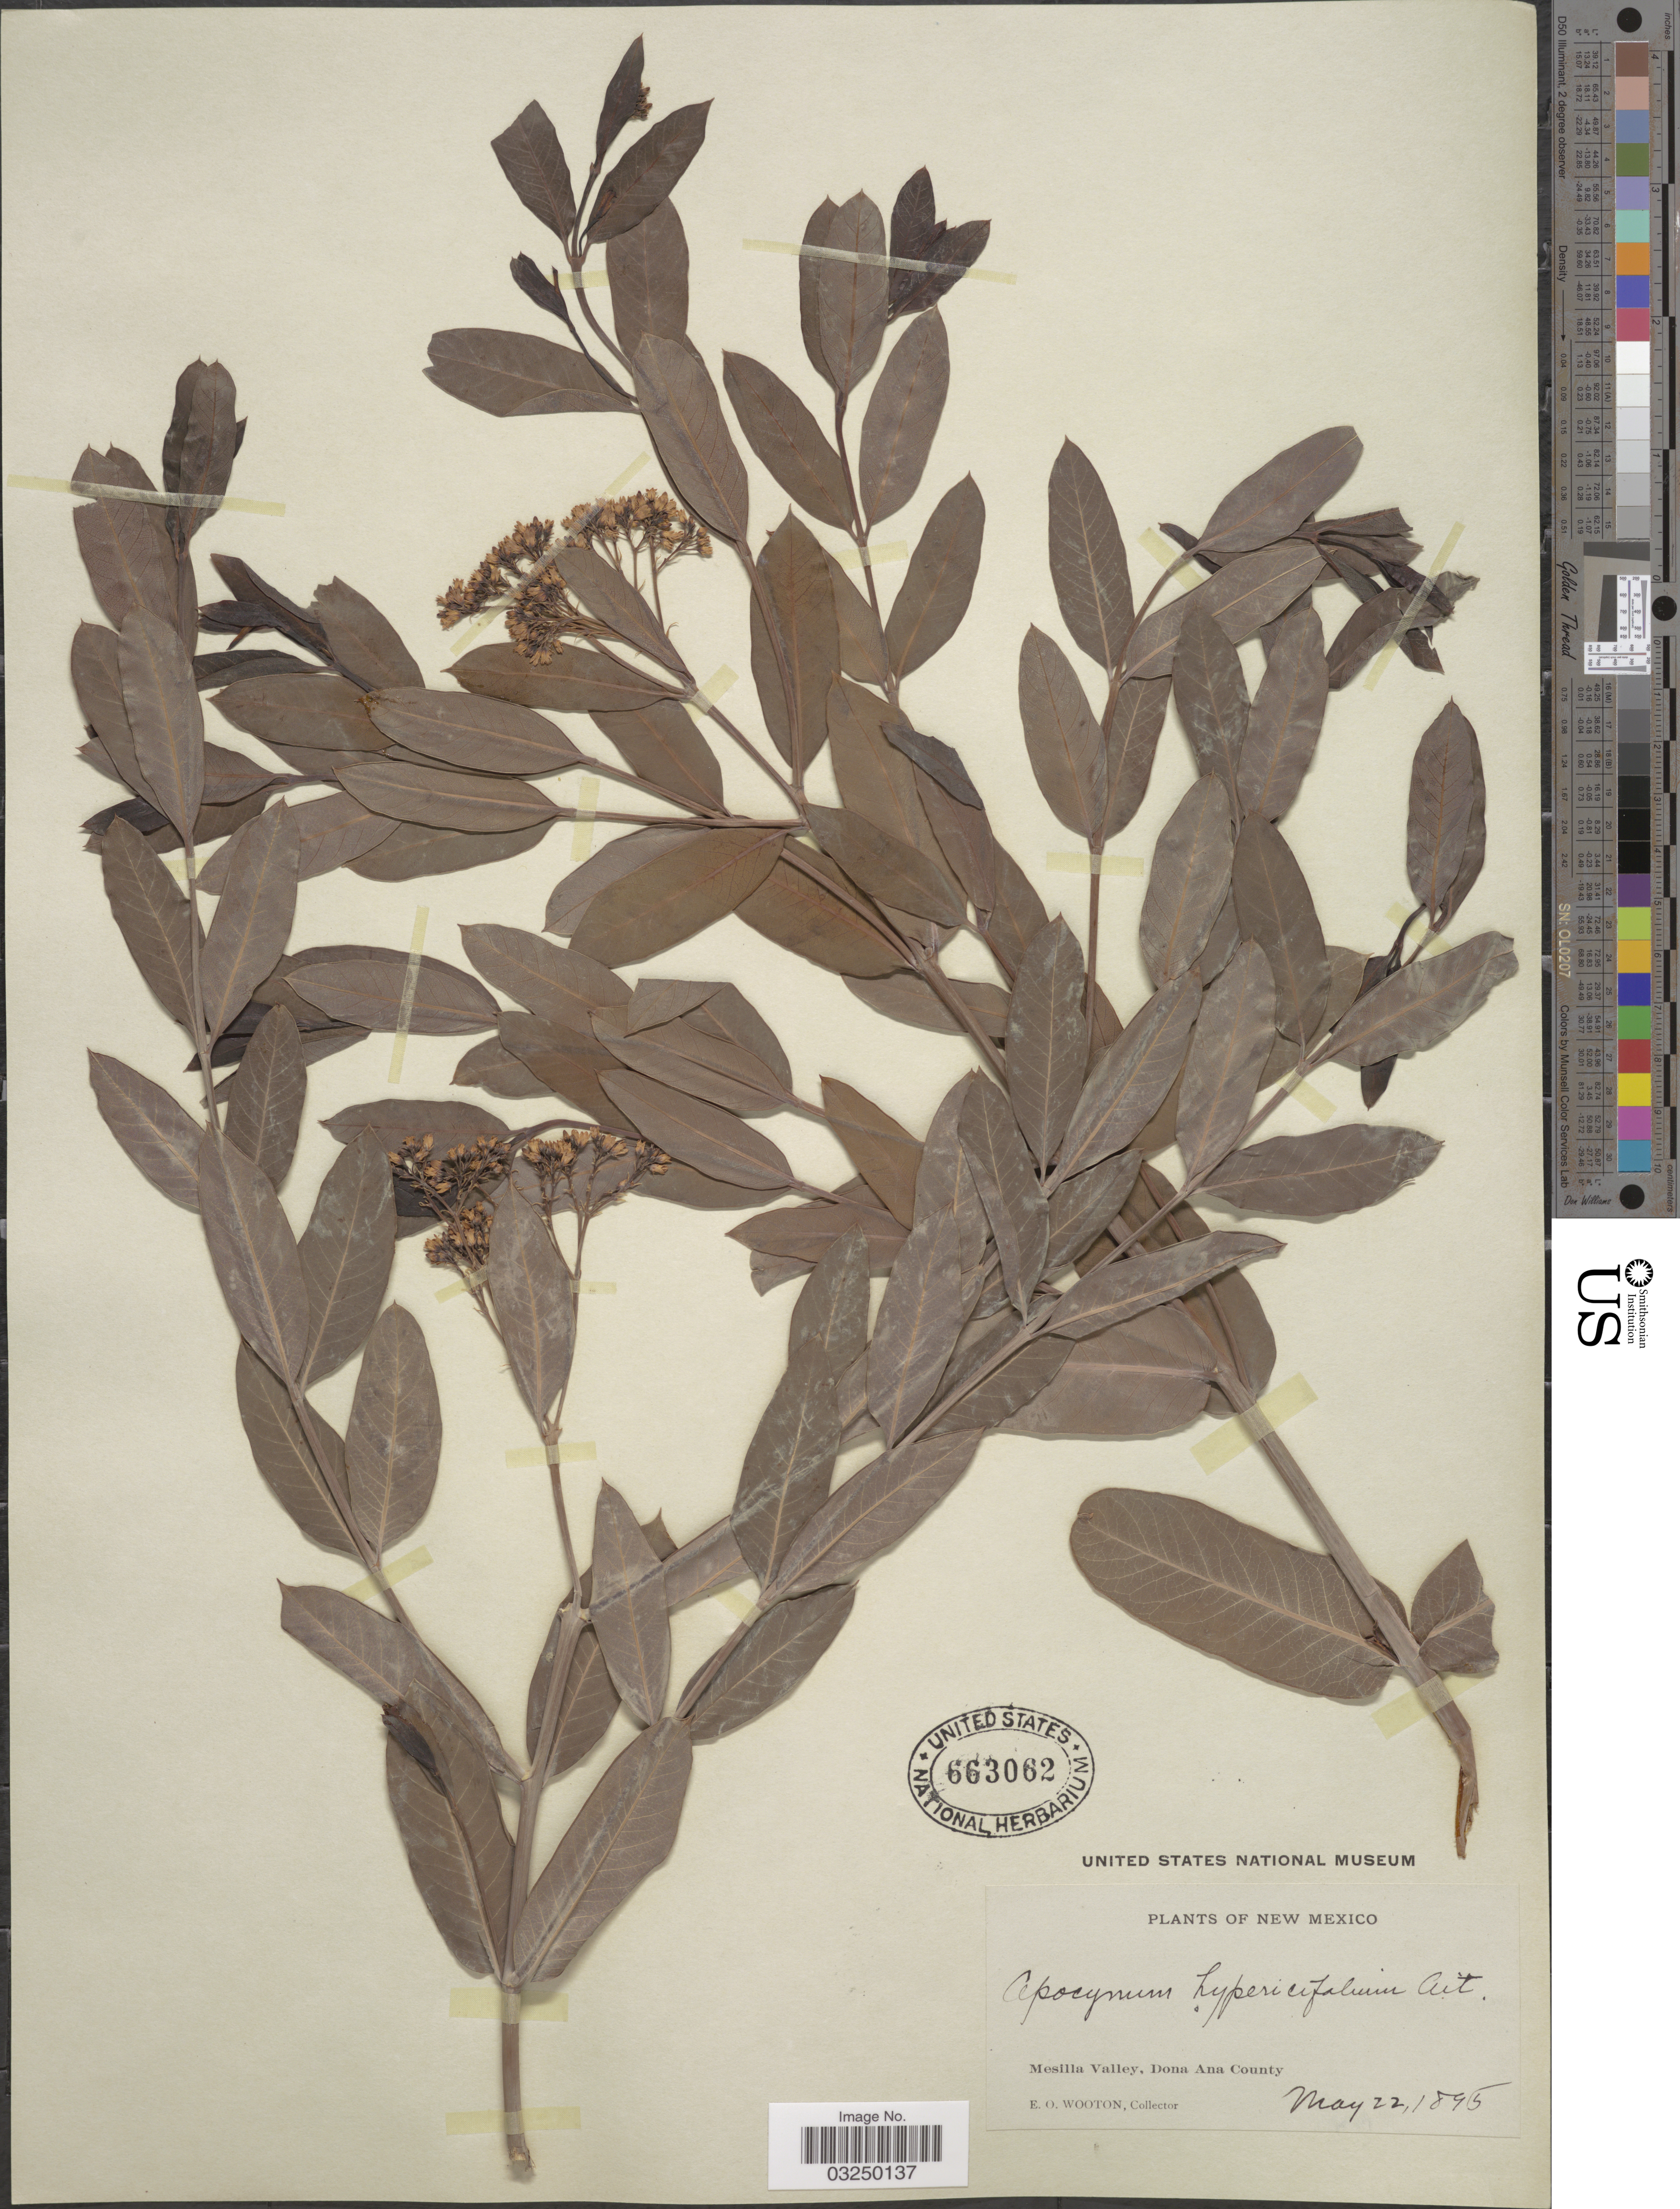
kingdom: Plantae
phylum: Tracheophyta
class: Magnoliopsida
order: Gentianales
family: Apocynaceae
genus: Apocynum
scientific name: Apocynum sibiricum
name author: Jacq.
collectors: E. O. Wooton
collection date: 1895-05-22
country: United States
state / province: New Mexico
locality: Mesilla Valley, Dona Ana County.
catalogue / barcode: US 663062